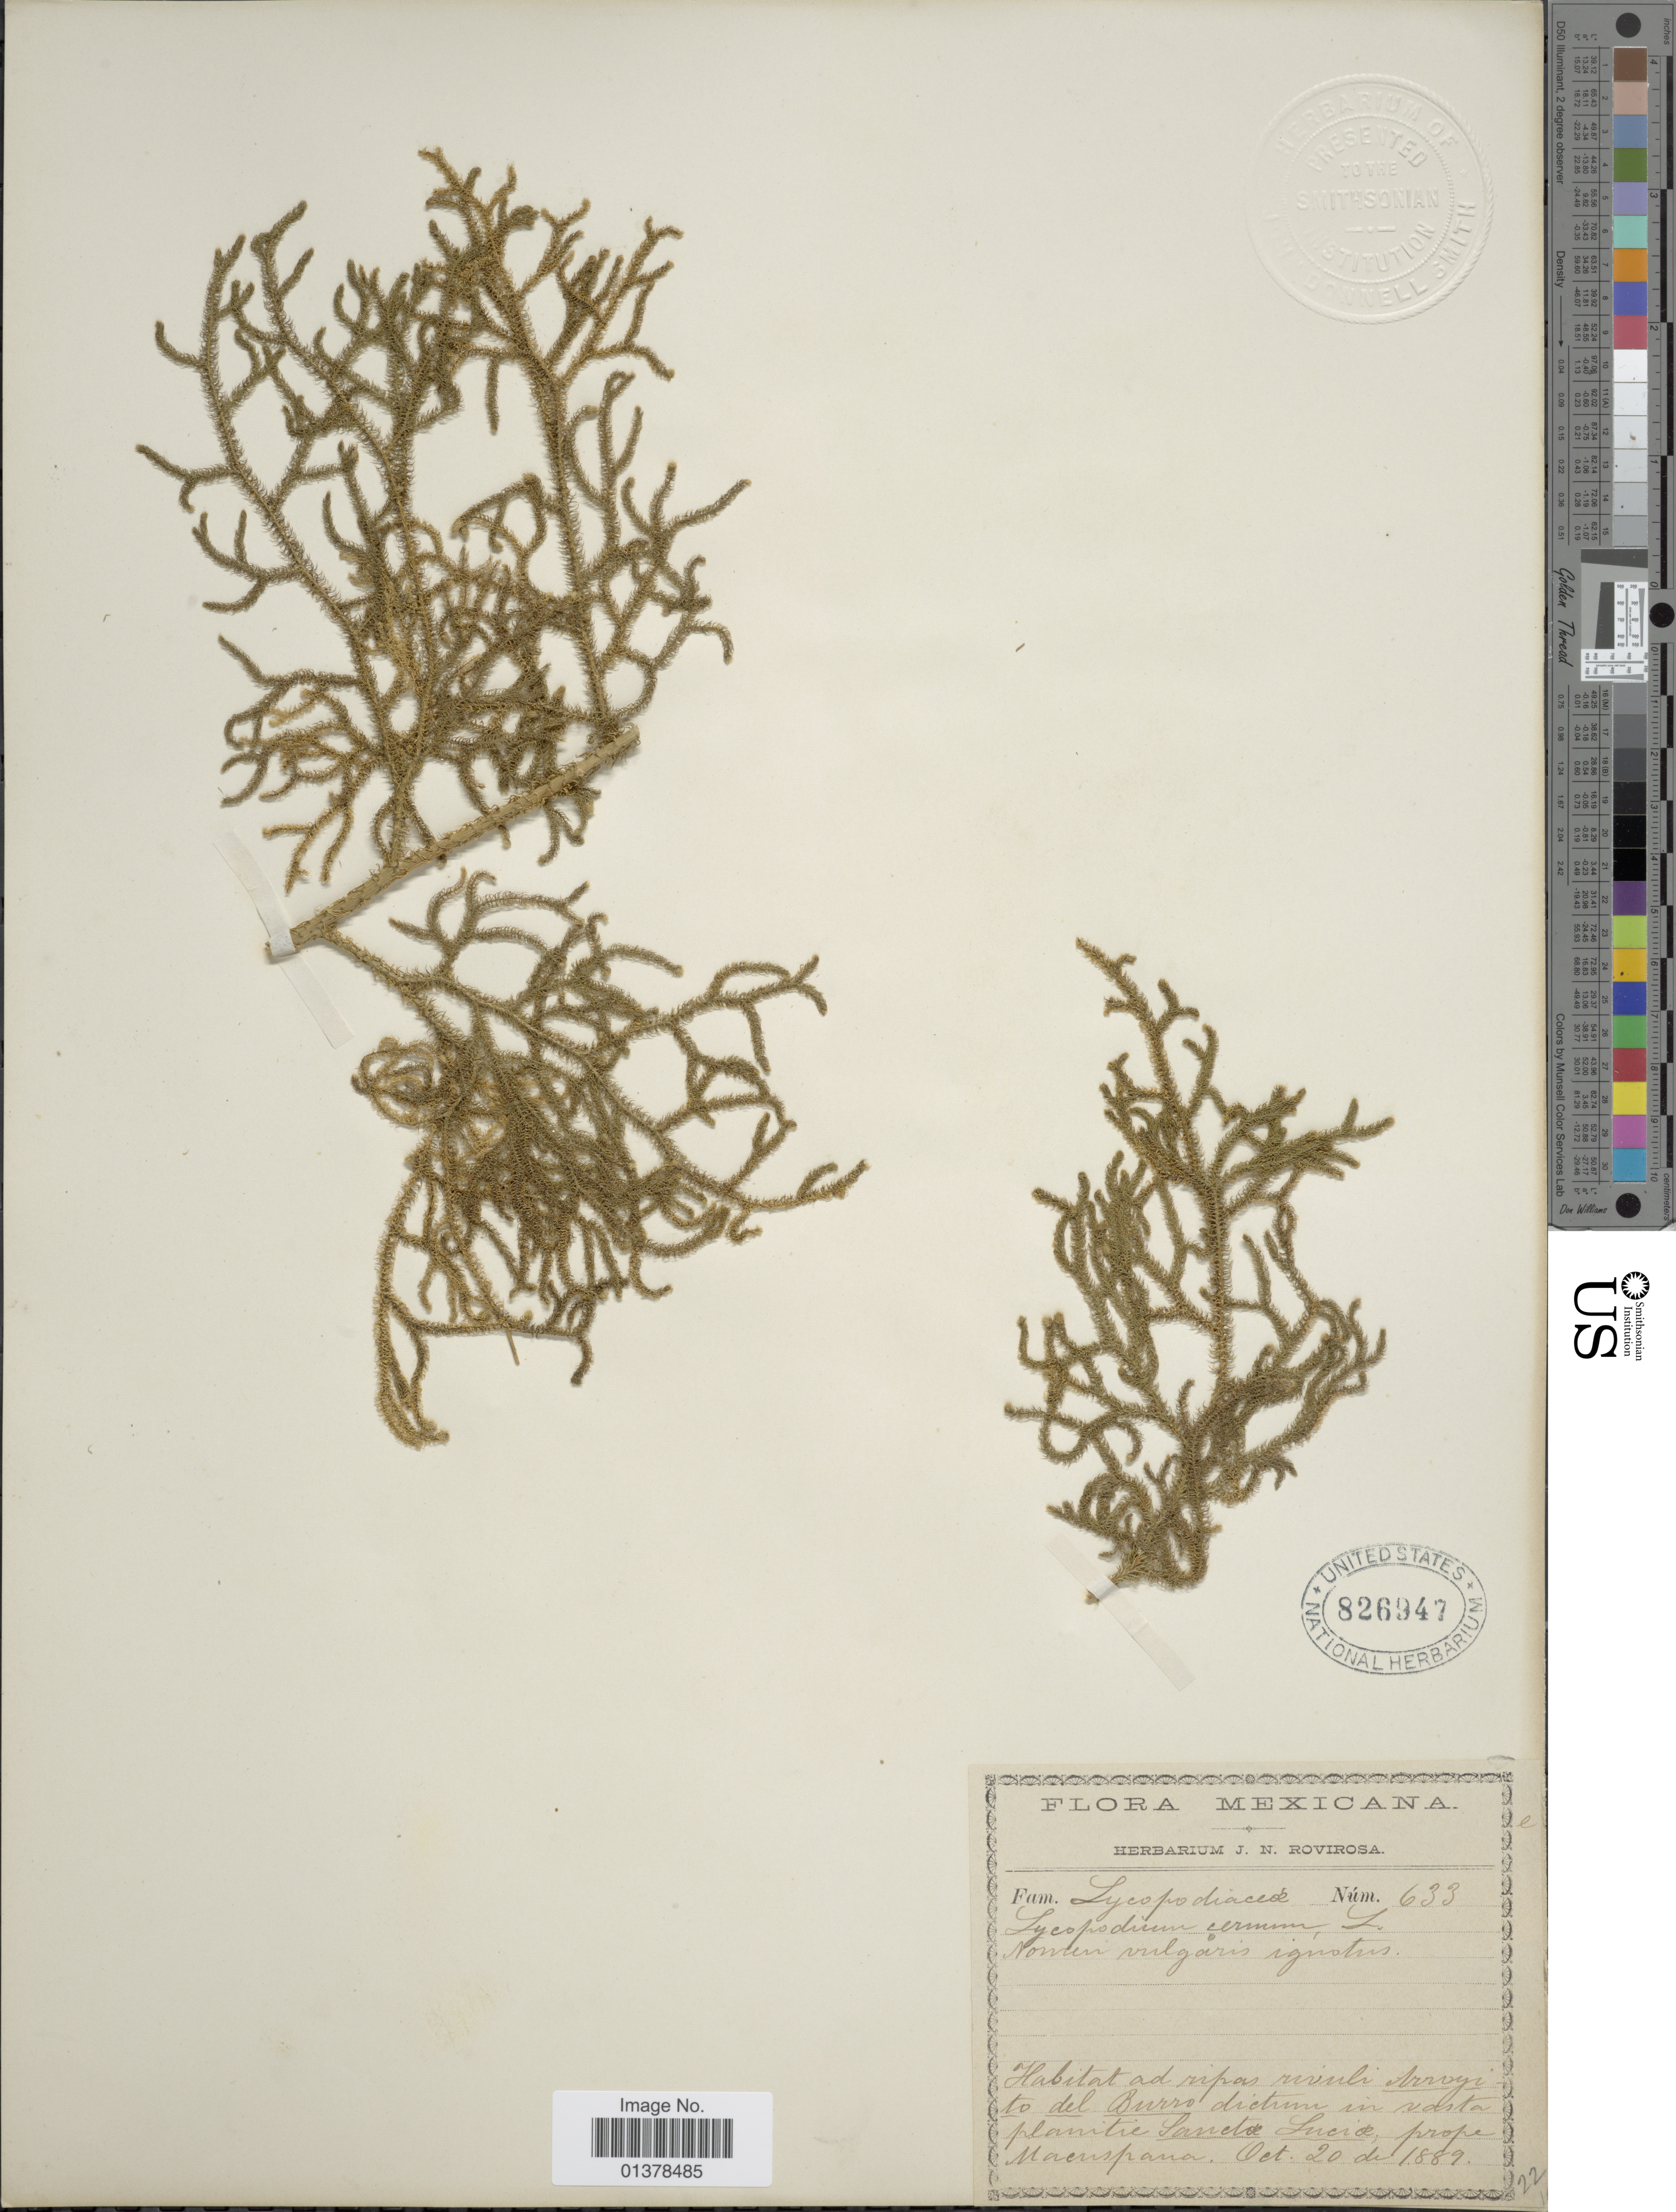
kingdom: Plantae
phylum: Tracheophyta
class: Lycopodiopsida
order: Lycopodiales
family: Lycopodiaceae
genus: Palhinhaea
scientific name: Palhinhaea cernua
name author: (L.) Vasc. & Franco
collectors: ex herb. J. N. Rovirosa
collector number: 633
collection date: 1889-10-20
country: Mexico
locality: Santa Lucia prope Macuspana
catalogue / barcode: US 826947